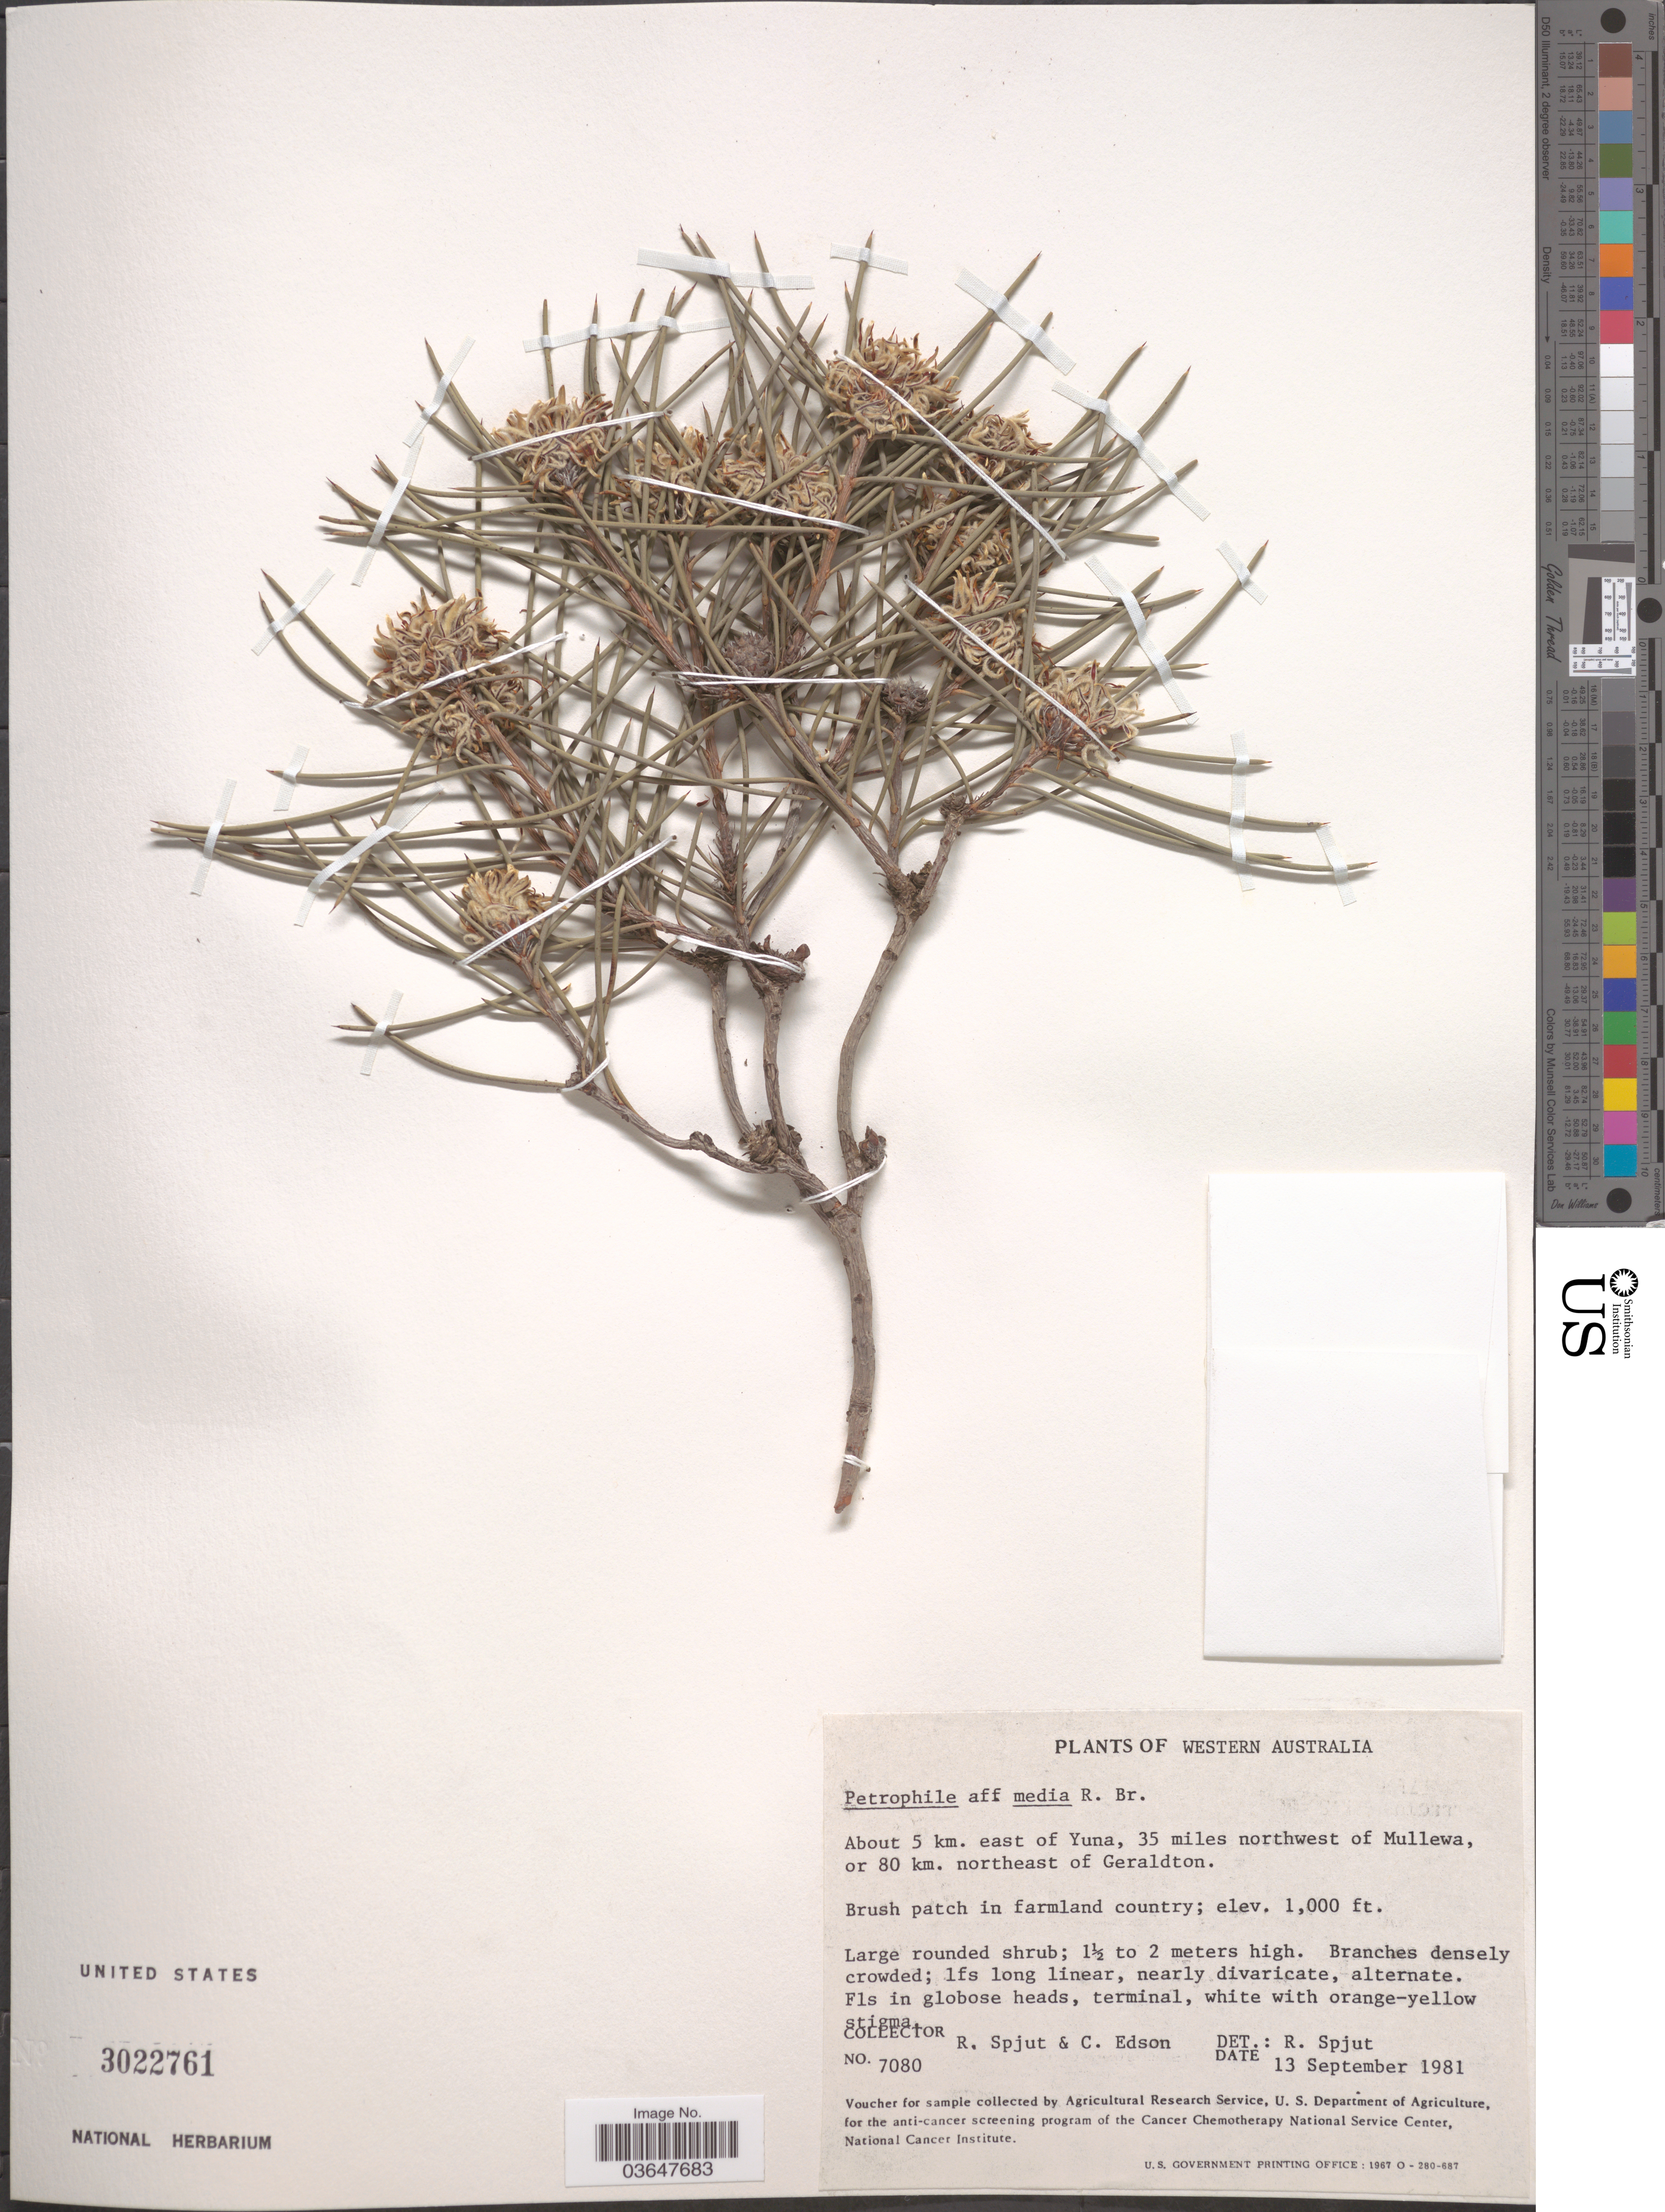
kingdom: Plantae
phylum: Tracheophyta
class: Magnoliopsida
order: Proteales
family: Proteaceae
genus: Petrophile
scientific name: Petrophile media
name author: R. Br.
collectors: R. Spjut & C. Edson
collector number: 7080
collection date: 1981-09-13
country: Australia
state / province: Western Australia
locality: About 5 km. east of Yuna, 35 miles northwest of Mullewa, or 80 km. northeast of Geraldton.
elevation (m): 305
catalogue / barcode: US 3022761